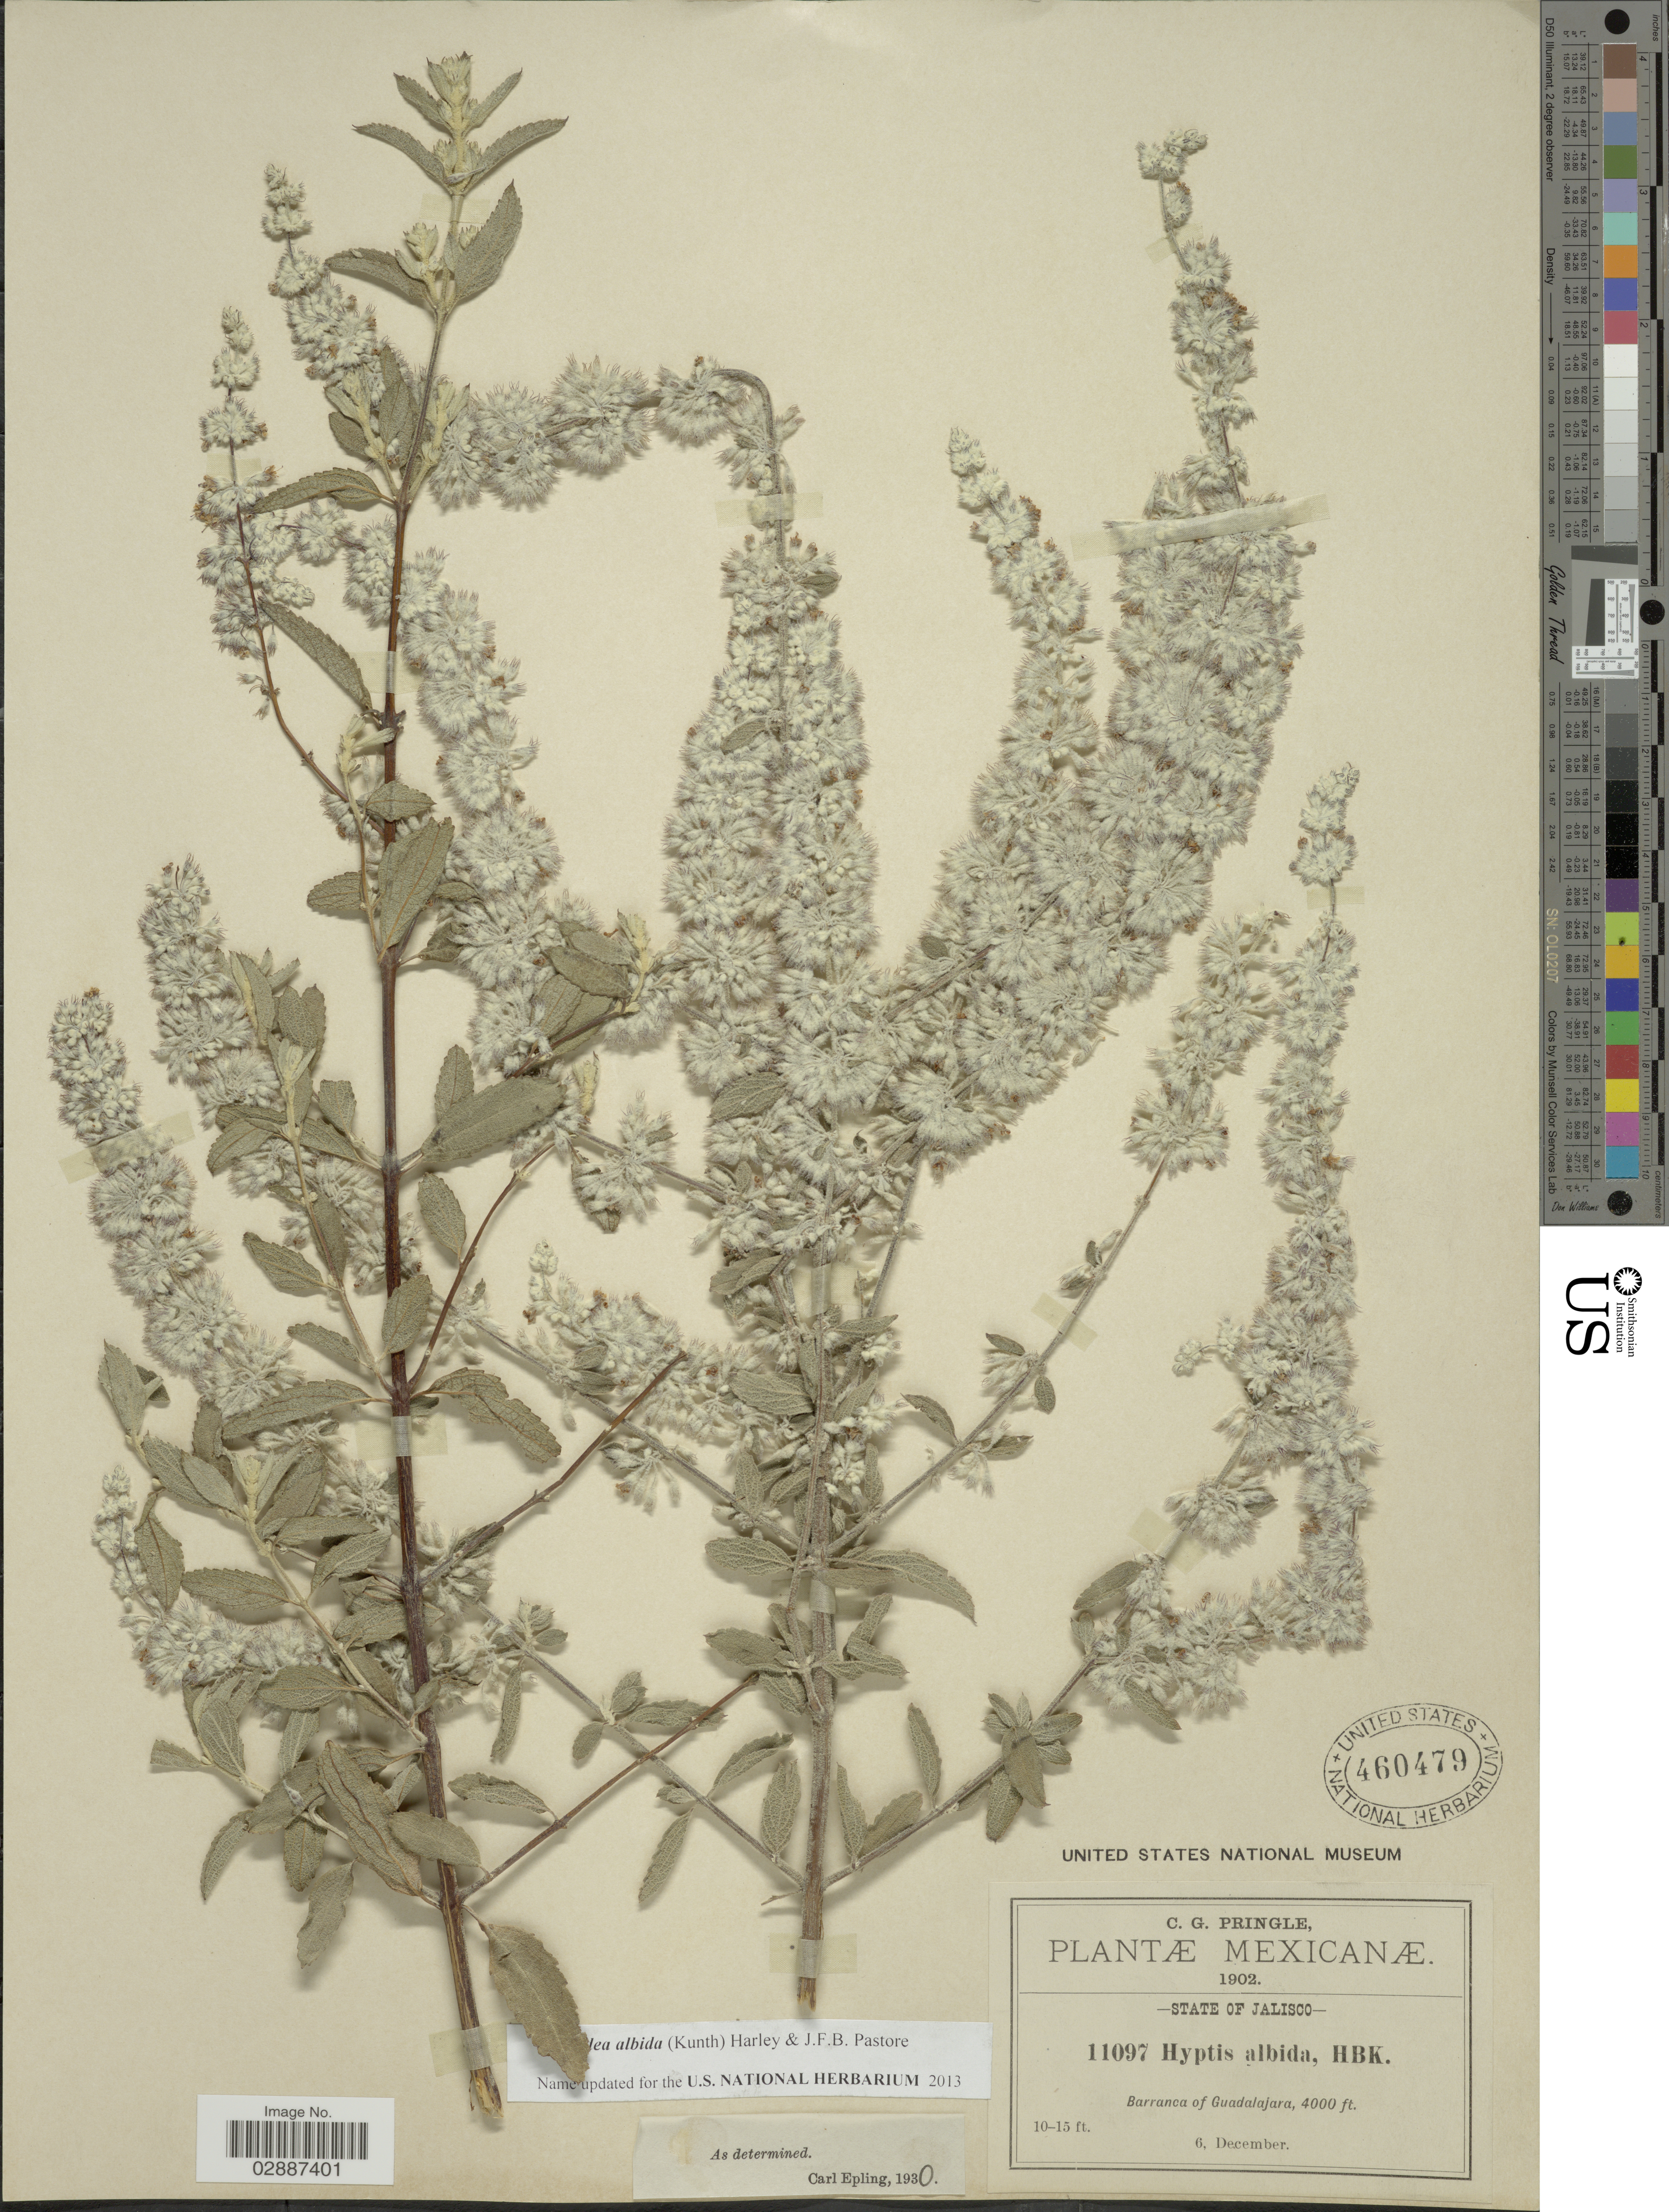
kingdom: Plantae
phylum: Tracheophyta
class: Magnoliopsida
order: Lamiales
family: Lamiaceae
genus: Condea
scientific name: Condea albida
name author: (Kunth) Harley & J.F.B. Pastore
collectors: C. G. Pringle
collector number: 11097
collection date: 1902-12-06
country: Mexico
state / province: Jalisco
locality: Barranca of Guadalajara.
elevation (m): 1219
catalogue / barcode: US 460479